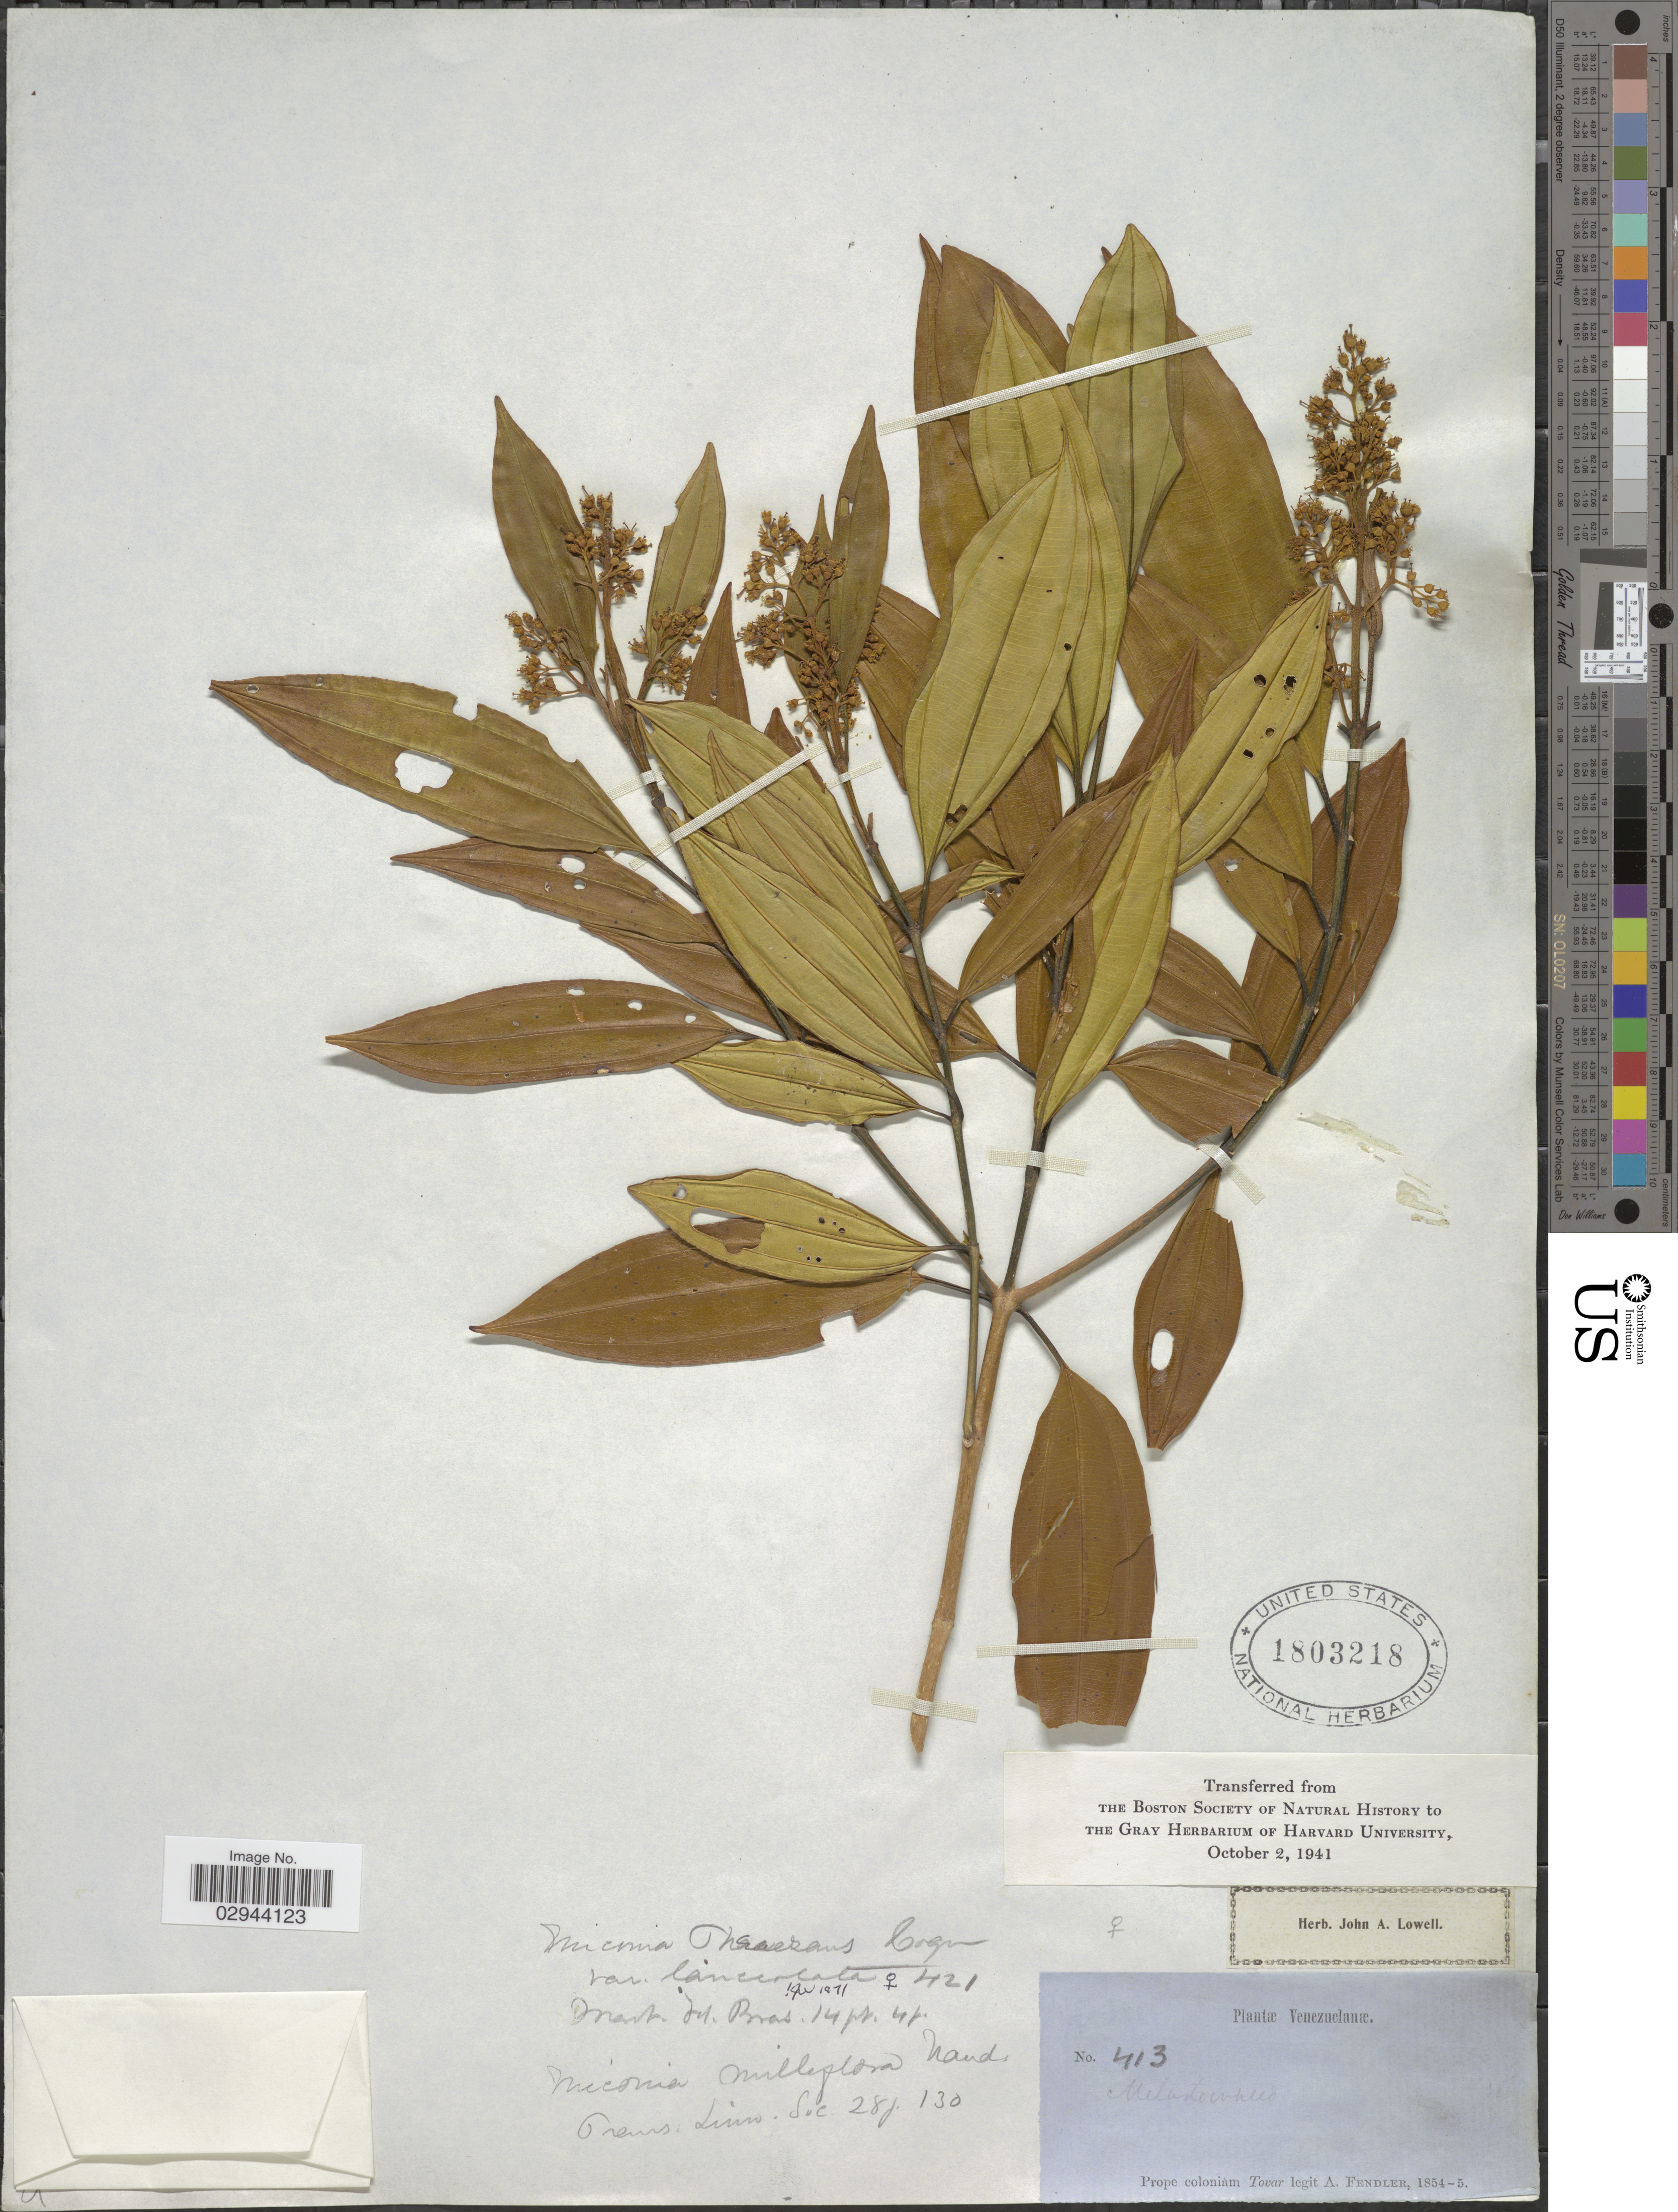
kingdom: Plantae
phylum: Tracheophyta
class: Magnoliopsida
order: Myrtales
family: Melastomataceae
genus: Miconia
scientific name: Miconia theizans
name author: (Bonpl.) Cogn.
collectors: A. Fendler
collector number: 413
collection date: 1854/1855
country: Venezuela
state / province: Aragua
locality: Prope coloniám Tovar.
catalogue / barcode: US 1803218